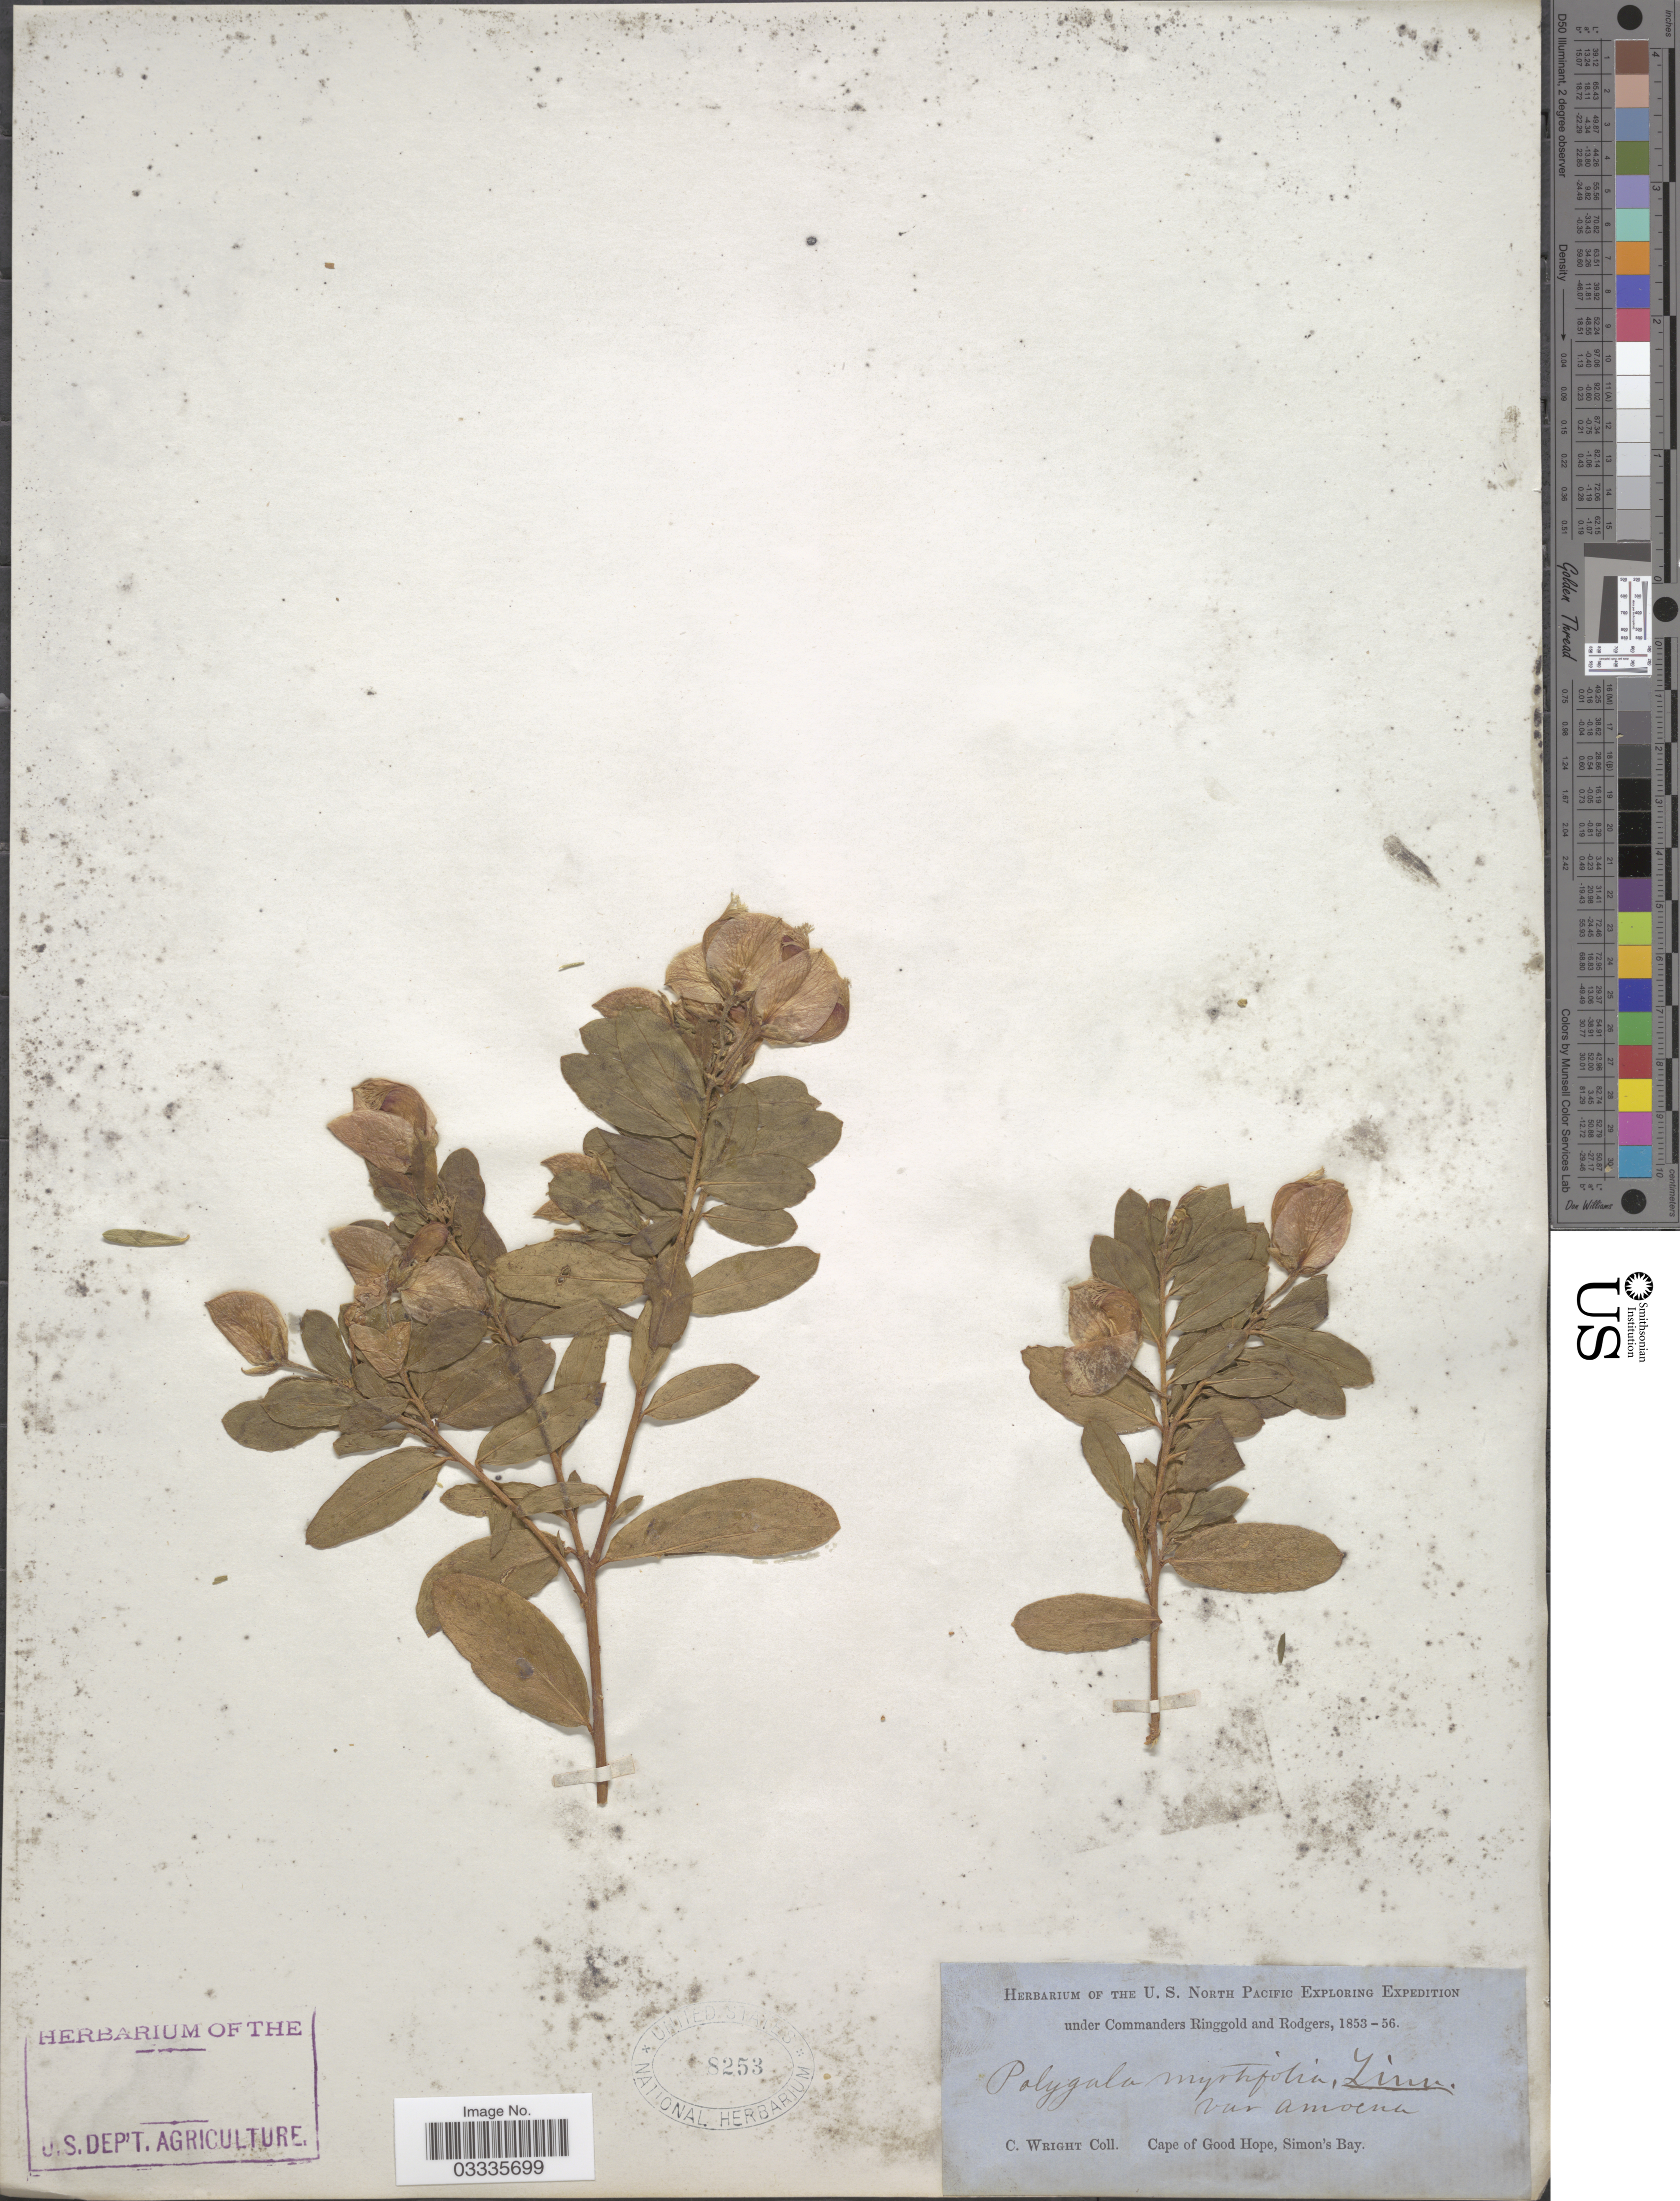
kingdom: Plantae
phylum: Tracheophyta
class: Magnoliopsida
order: Fabales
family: Polygalaceae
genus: Polygala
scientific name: Polygala myrtifolia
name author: L.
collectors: C. Wright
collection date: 1853/1856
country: South Africa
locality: Cape of Good Hope, Simon's Bay.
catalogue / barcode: US 8253